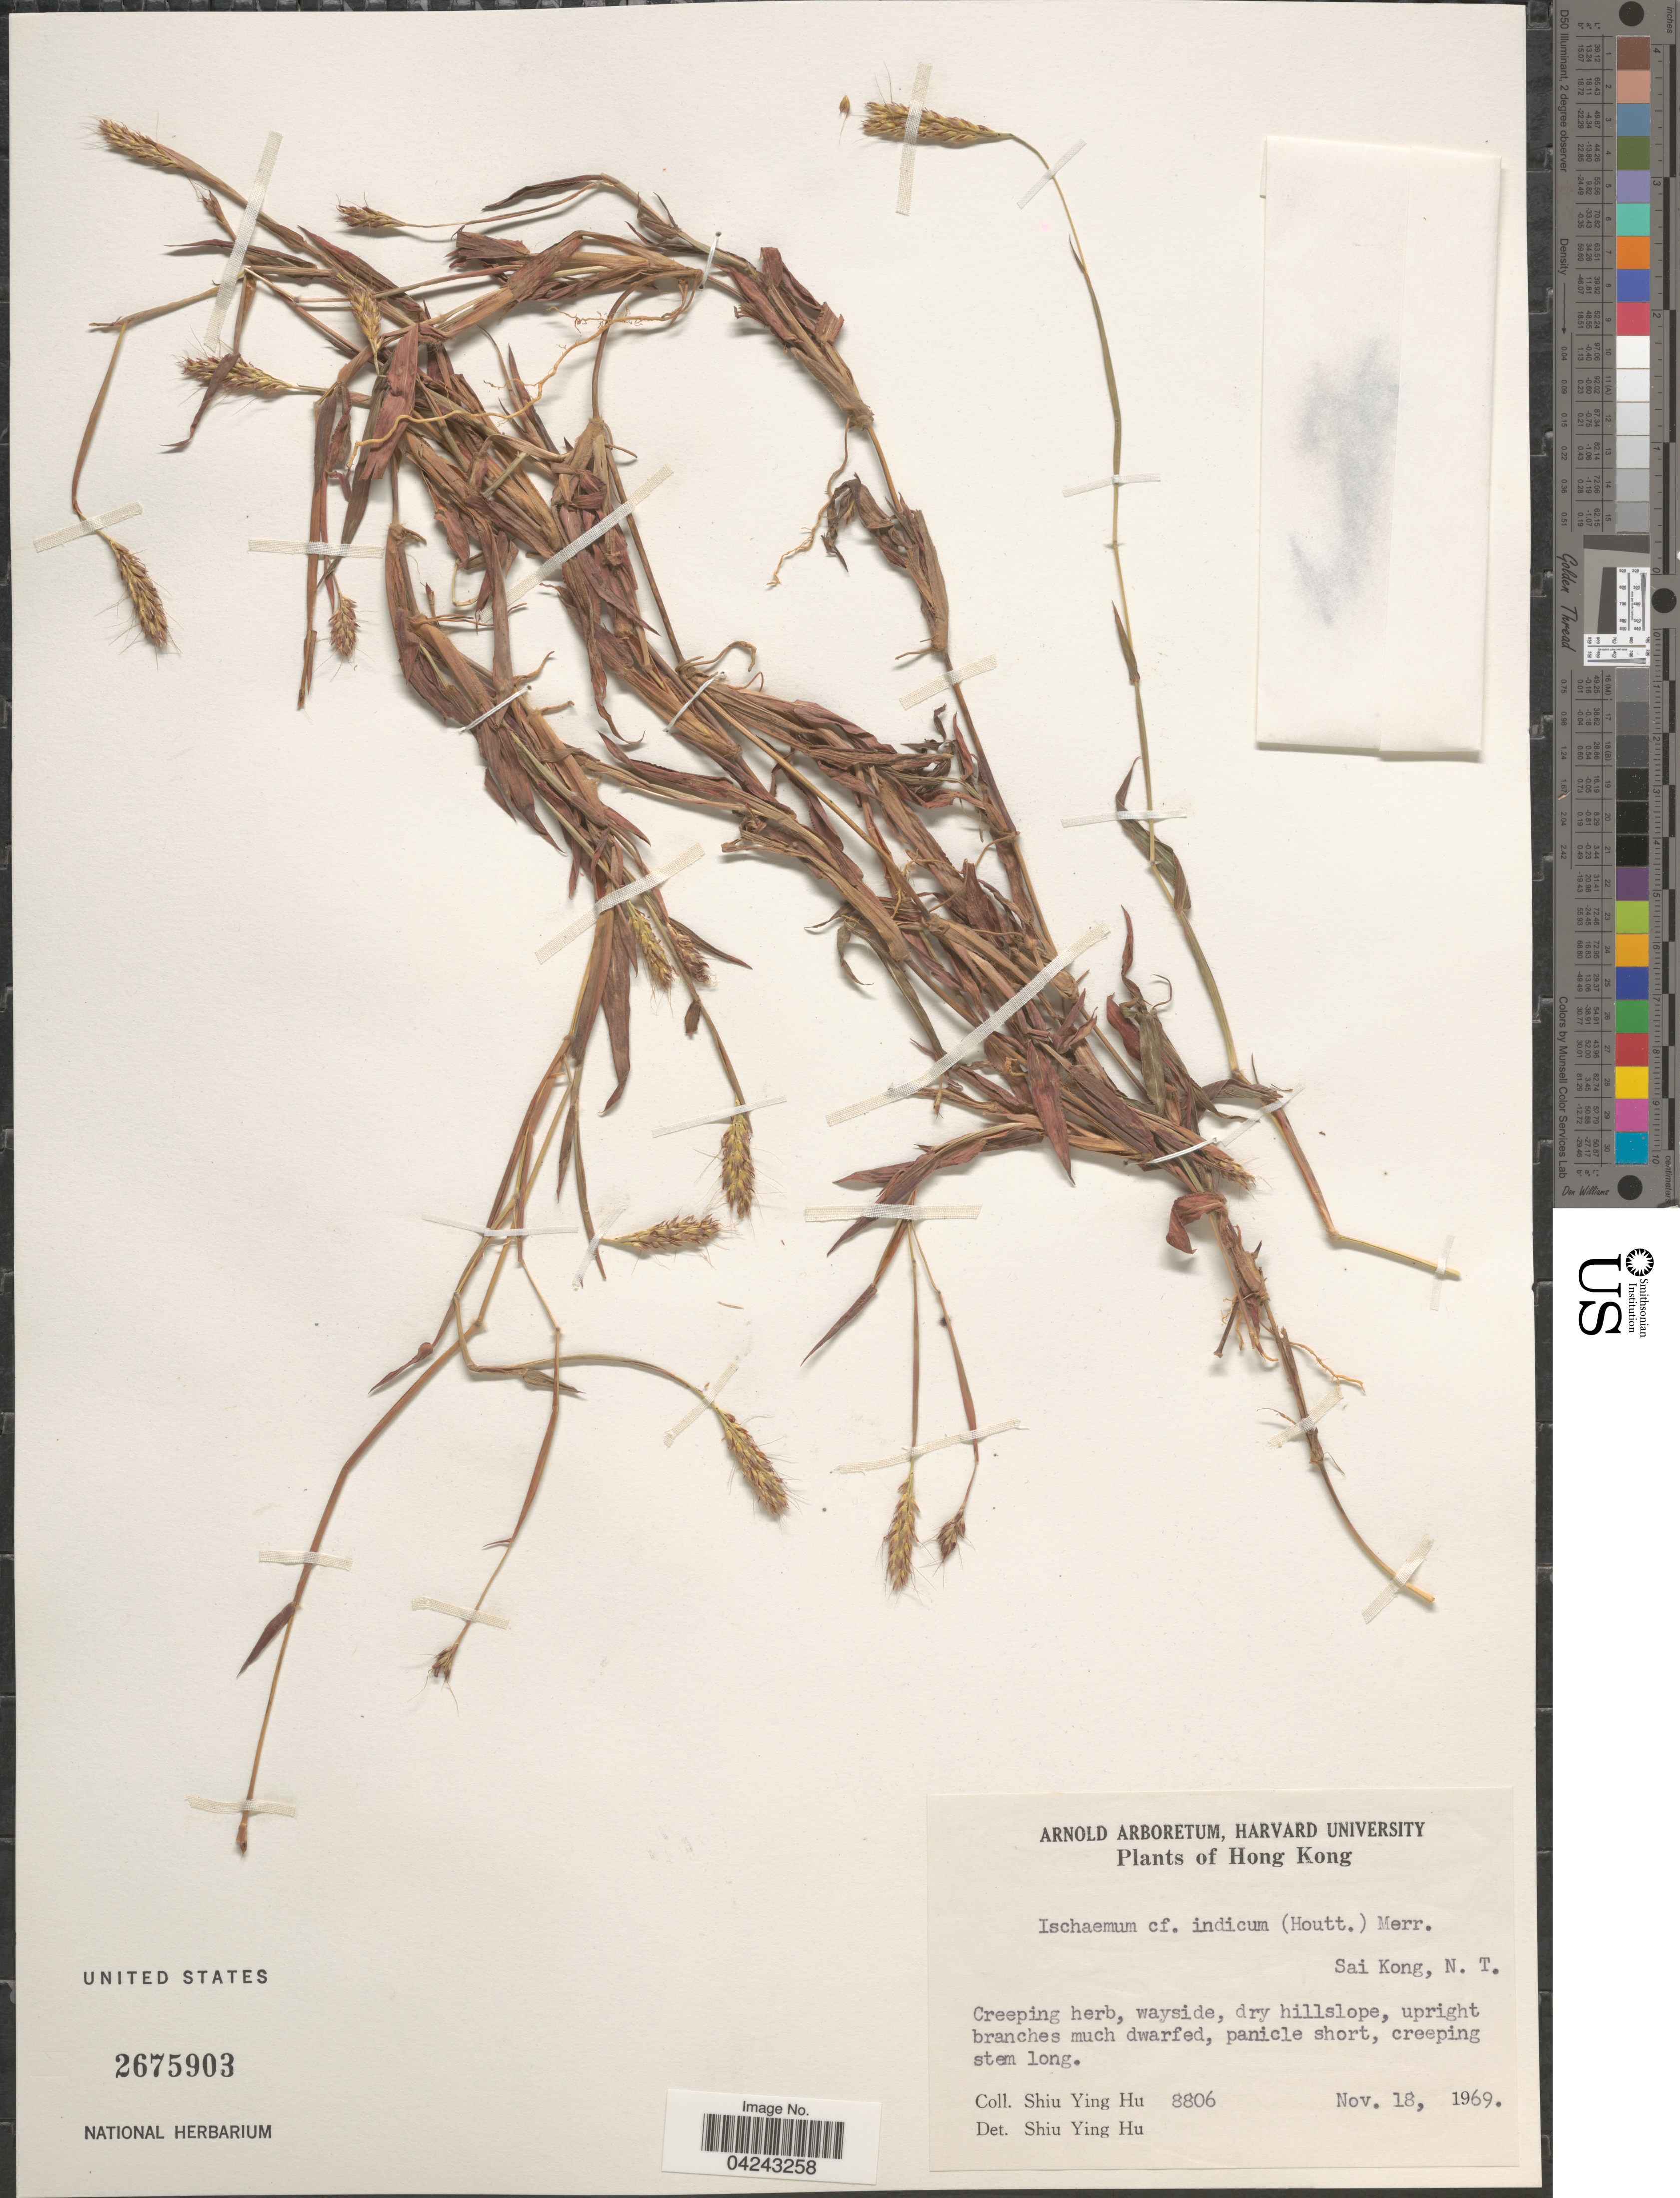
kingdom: Plantae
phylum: Tracheophyta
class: Liliopsida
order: Poales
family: Poaceae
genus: Ischaemum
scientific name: Ischaemum ciliare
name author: Retz.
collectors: S. Y. Hu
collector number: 8806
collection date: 1969-11-18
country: China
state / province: Hong Kong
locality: Sai Kong, N. T.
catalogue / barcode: US 2675903